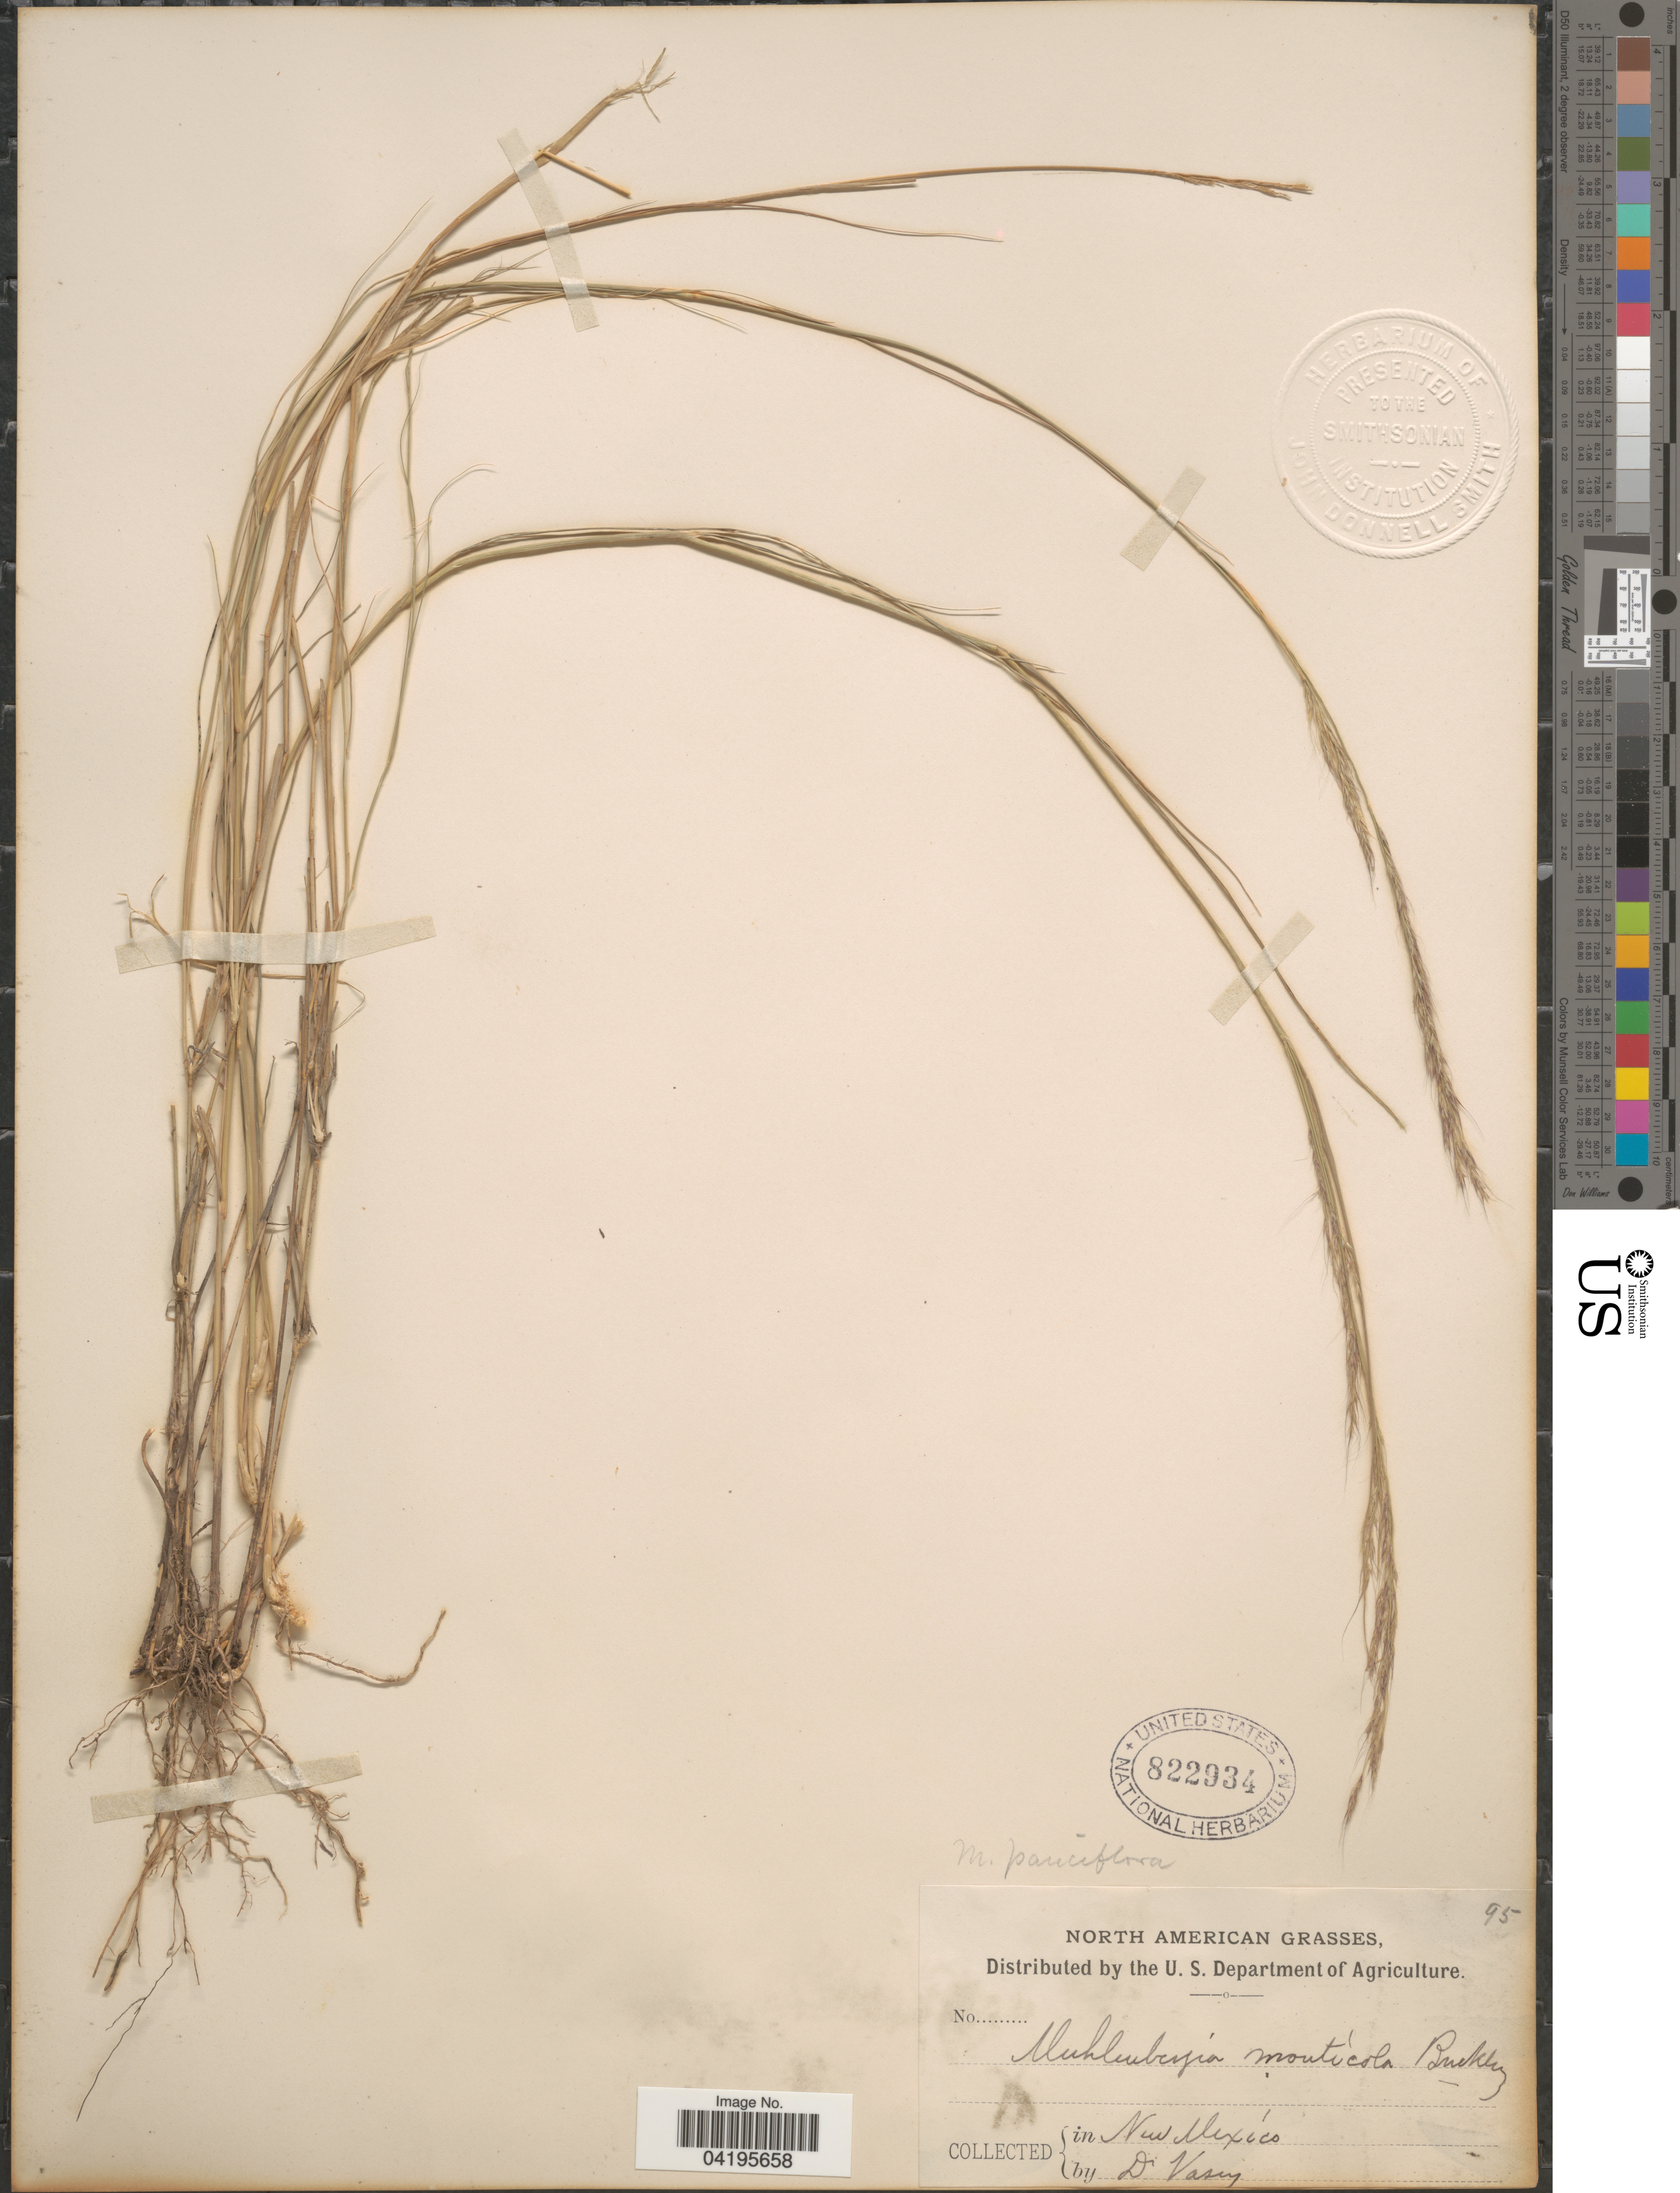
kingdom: Plantae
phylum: Tracheophyta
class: Liliopsida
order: Poales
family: Poaceae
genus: Muhlenbergia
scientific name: Muhlenbergia pauciflora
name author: Buckley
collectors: Vasey, --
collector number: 95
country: United States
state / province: New Mexico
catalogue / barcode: US 822934